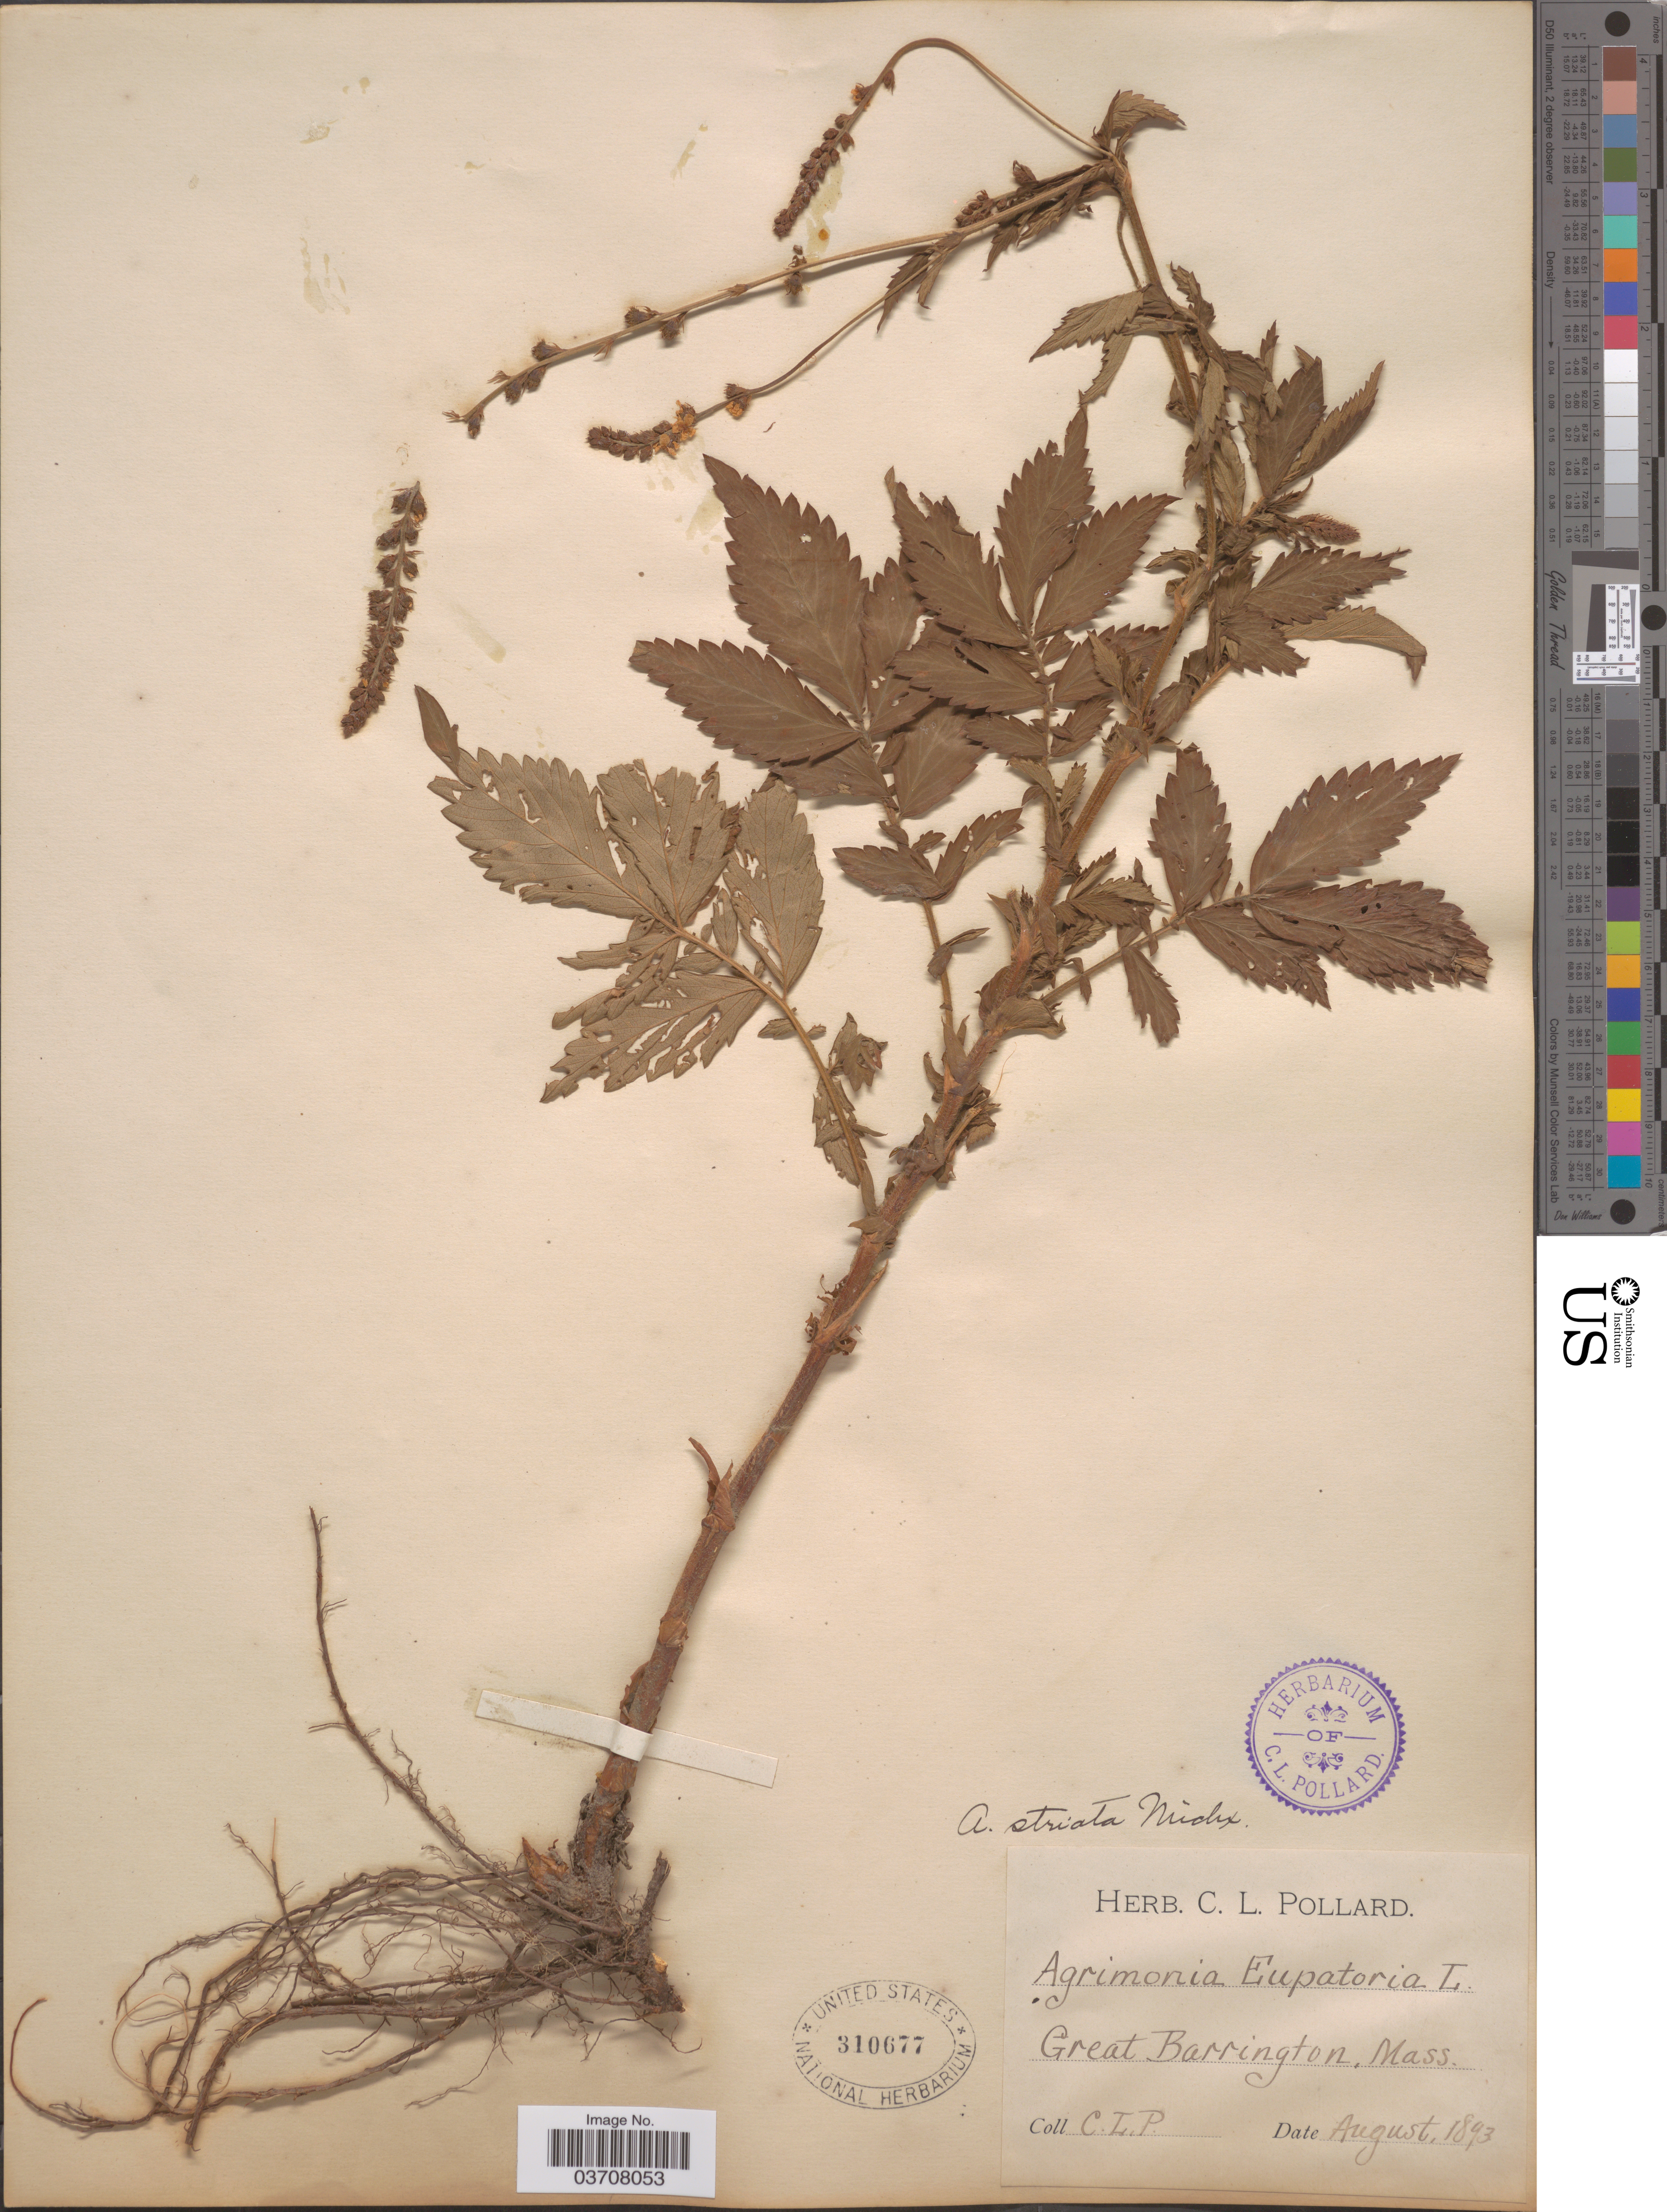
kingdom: Plantae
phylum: Tracheophyta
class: Magnoliopsida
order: Rosales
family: Rosaceae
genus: Agrimonia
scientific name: Agrimonia striata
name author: Michx.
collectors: C. L. Pollard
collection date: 1893-08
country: United States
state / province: Massachusetts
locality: Great Barrington.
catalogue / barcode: US 310677